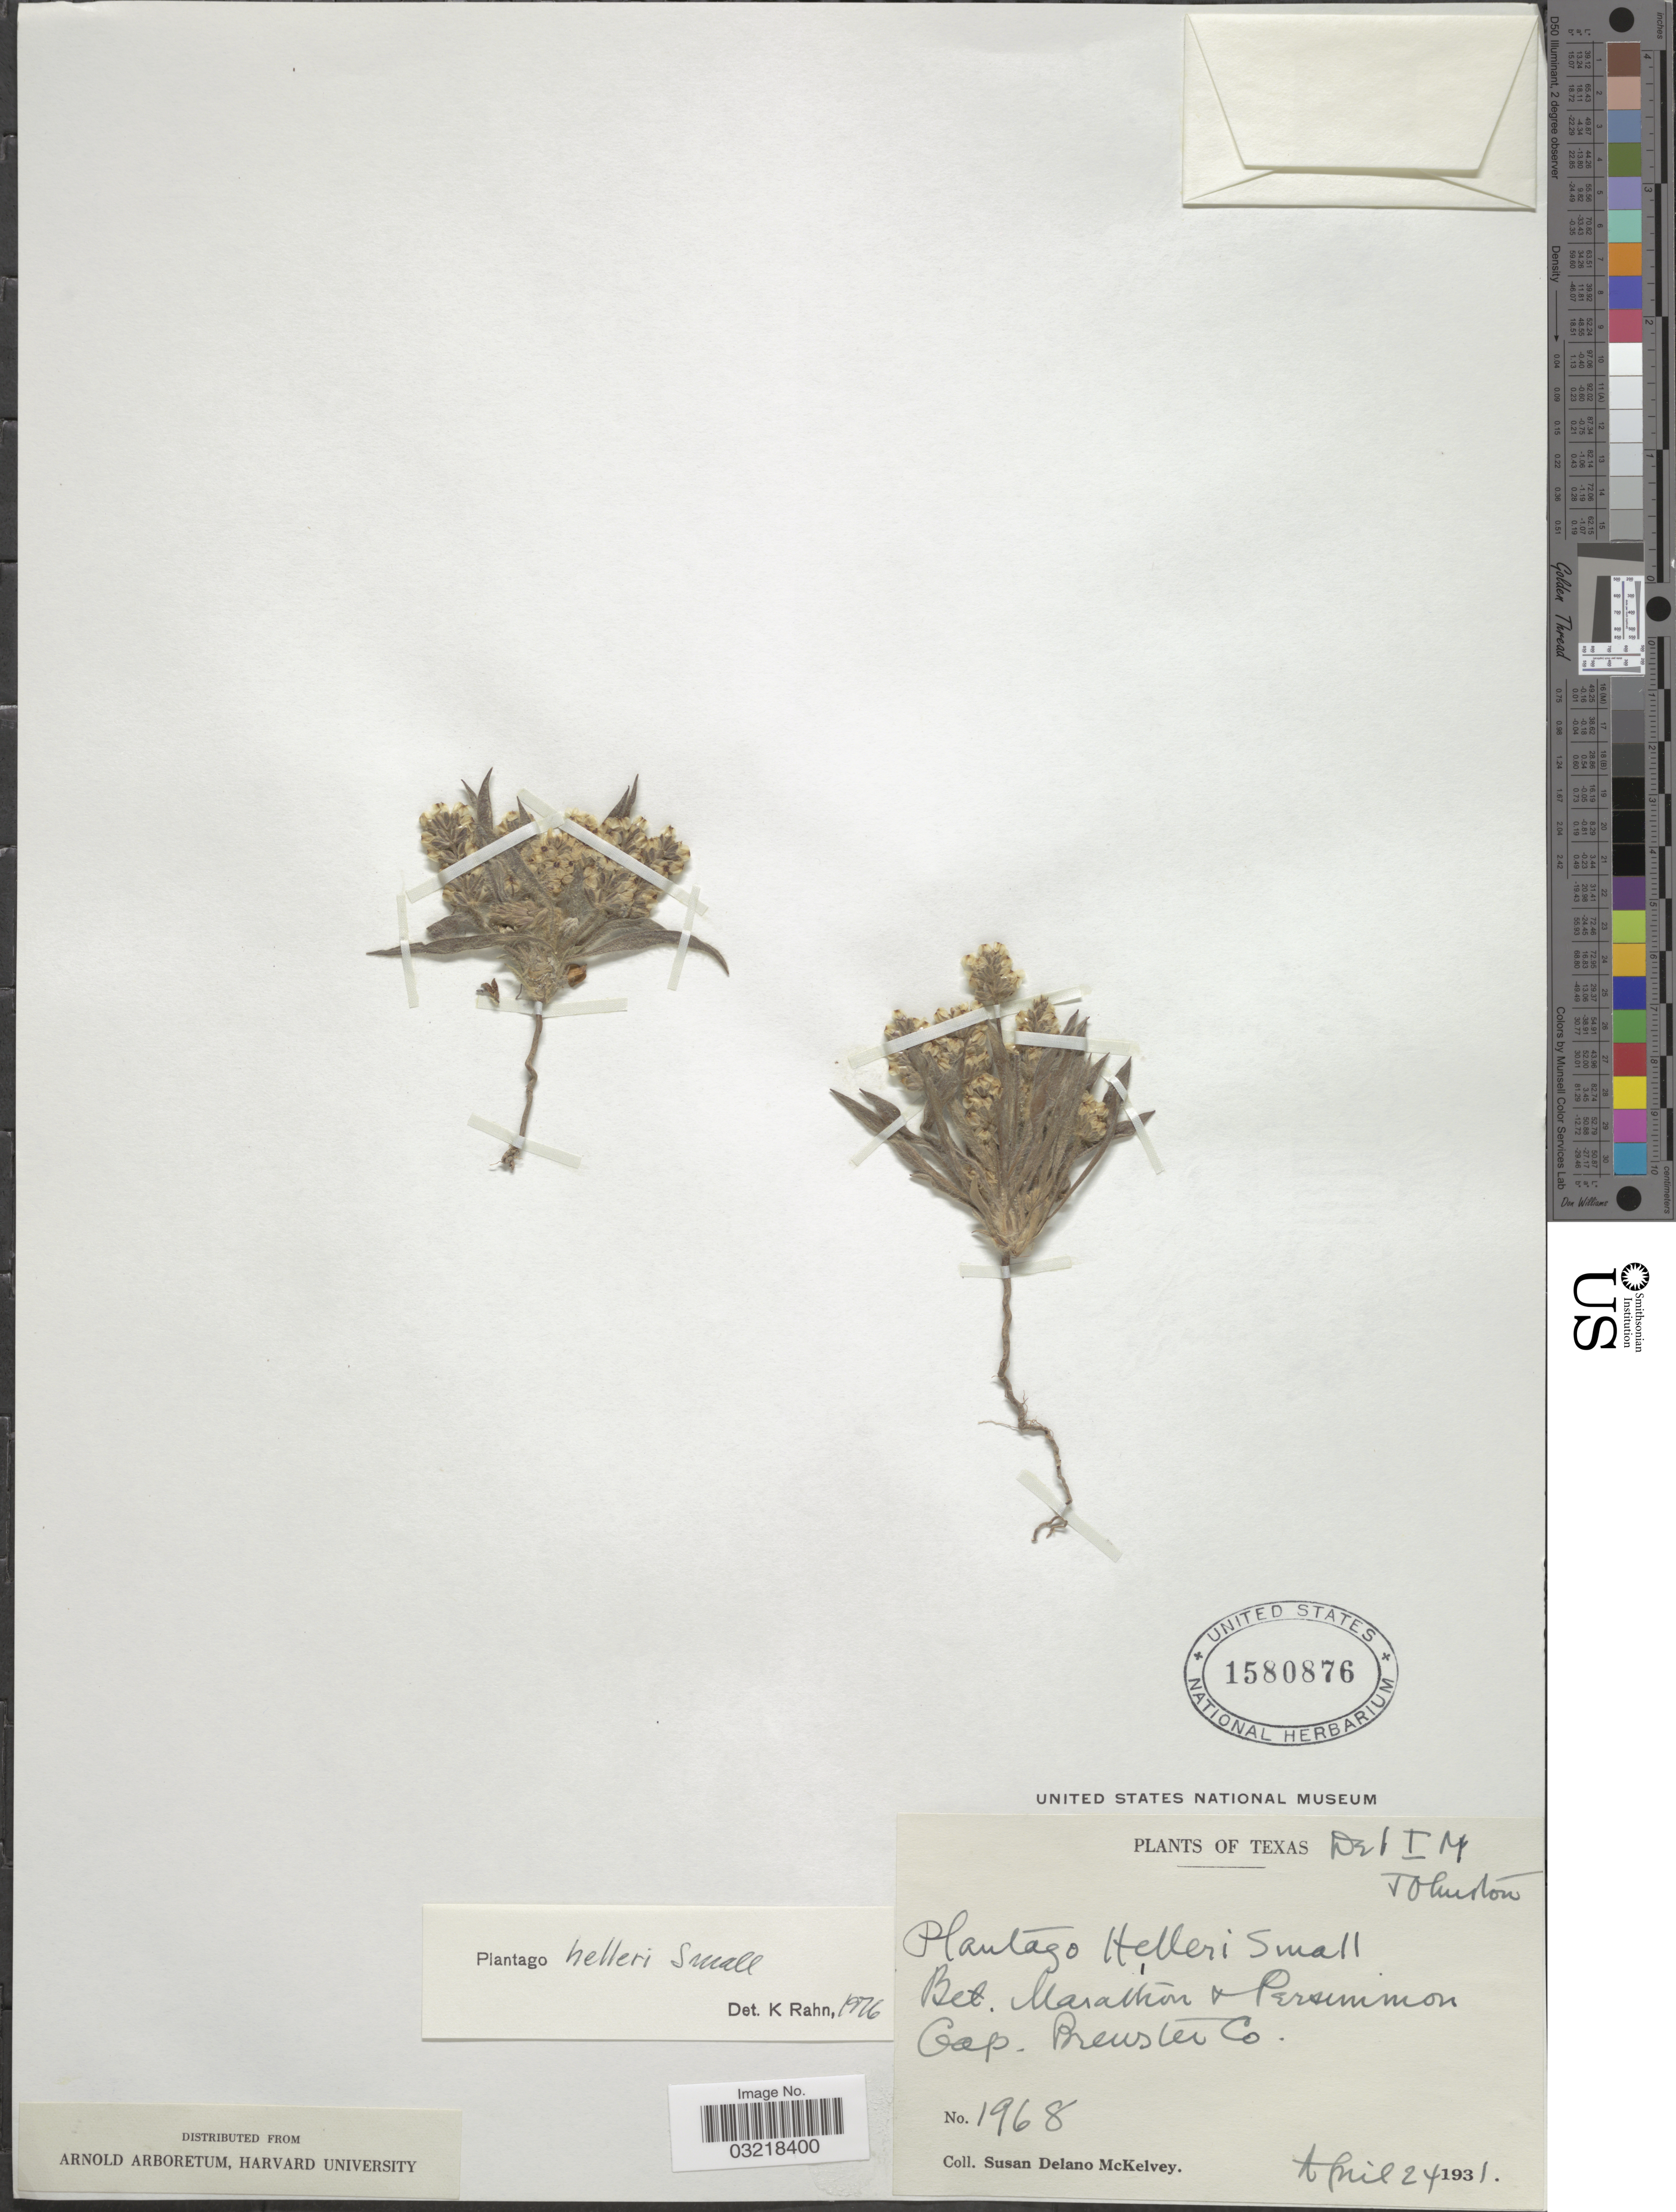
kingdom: Plantae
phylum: Tracheophyta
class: Magnoliopsida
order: Lamiales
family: Plantaginaceae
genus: Plantago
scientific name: Plantago helleri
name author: Small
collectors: S. A. McKelvey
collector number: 1968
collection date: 1931-04-24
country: United States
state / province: Texas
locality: Bet. Marathon & Persimmon Gap. Brewster Co.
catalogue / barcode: US 1580876